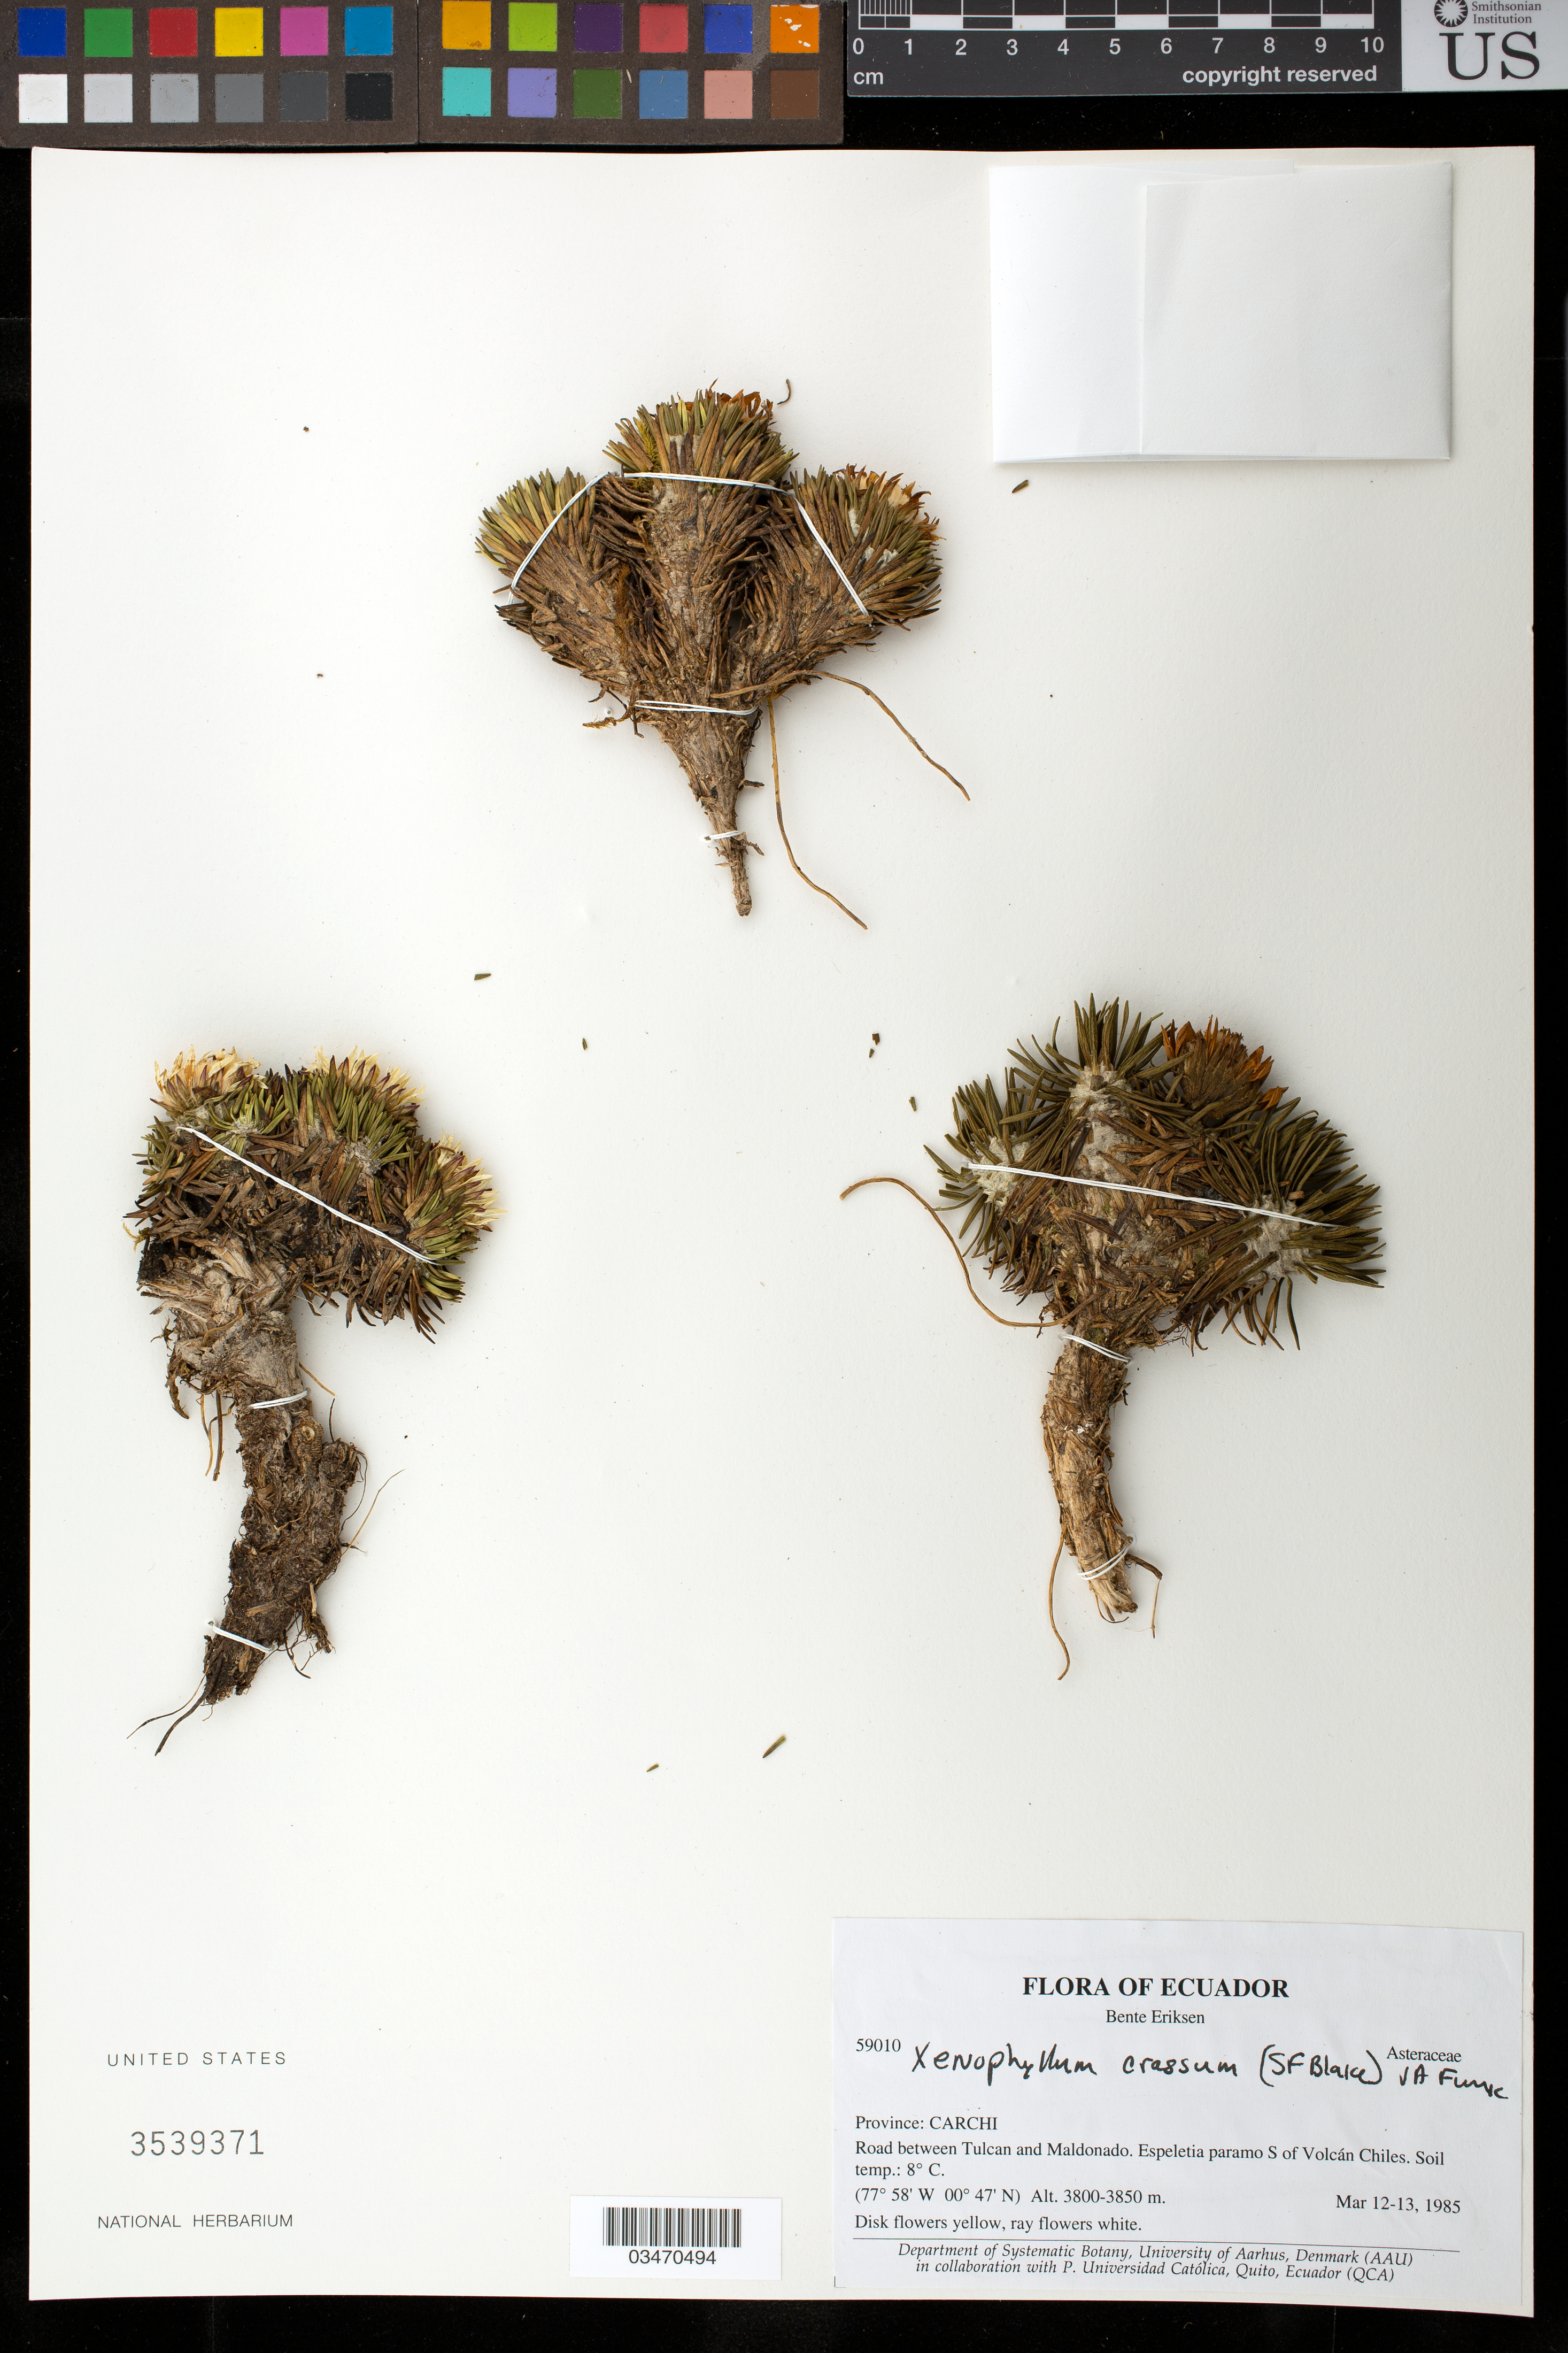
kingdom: Plantae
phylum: Tracheophyta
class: Magnoliopsida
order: Asterales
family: Asteraceae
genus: Xenophyllum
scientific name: Xenophyllum crassum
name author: (S.F. Blake) V.A. Funk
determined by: Funk, Vicki A., (BOT), Smithsonian Institution - National Museum of Natural History (UNITED STATES)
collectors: B. Eriksen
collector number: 59010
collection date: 1985-03-12/1985-03-13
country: Ecuador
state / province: Carchi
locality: Province: Carchi, Road between Tulcan and Maldonado, Espeletia paramo S of Volcan Chiles.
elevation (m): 3800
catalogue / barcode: US 3539371